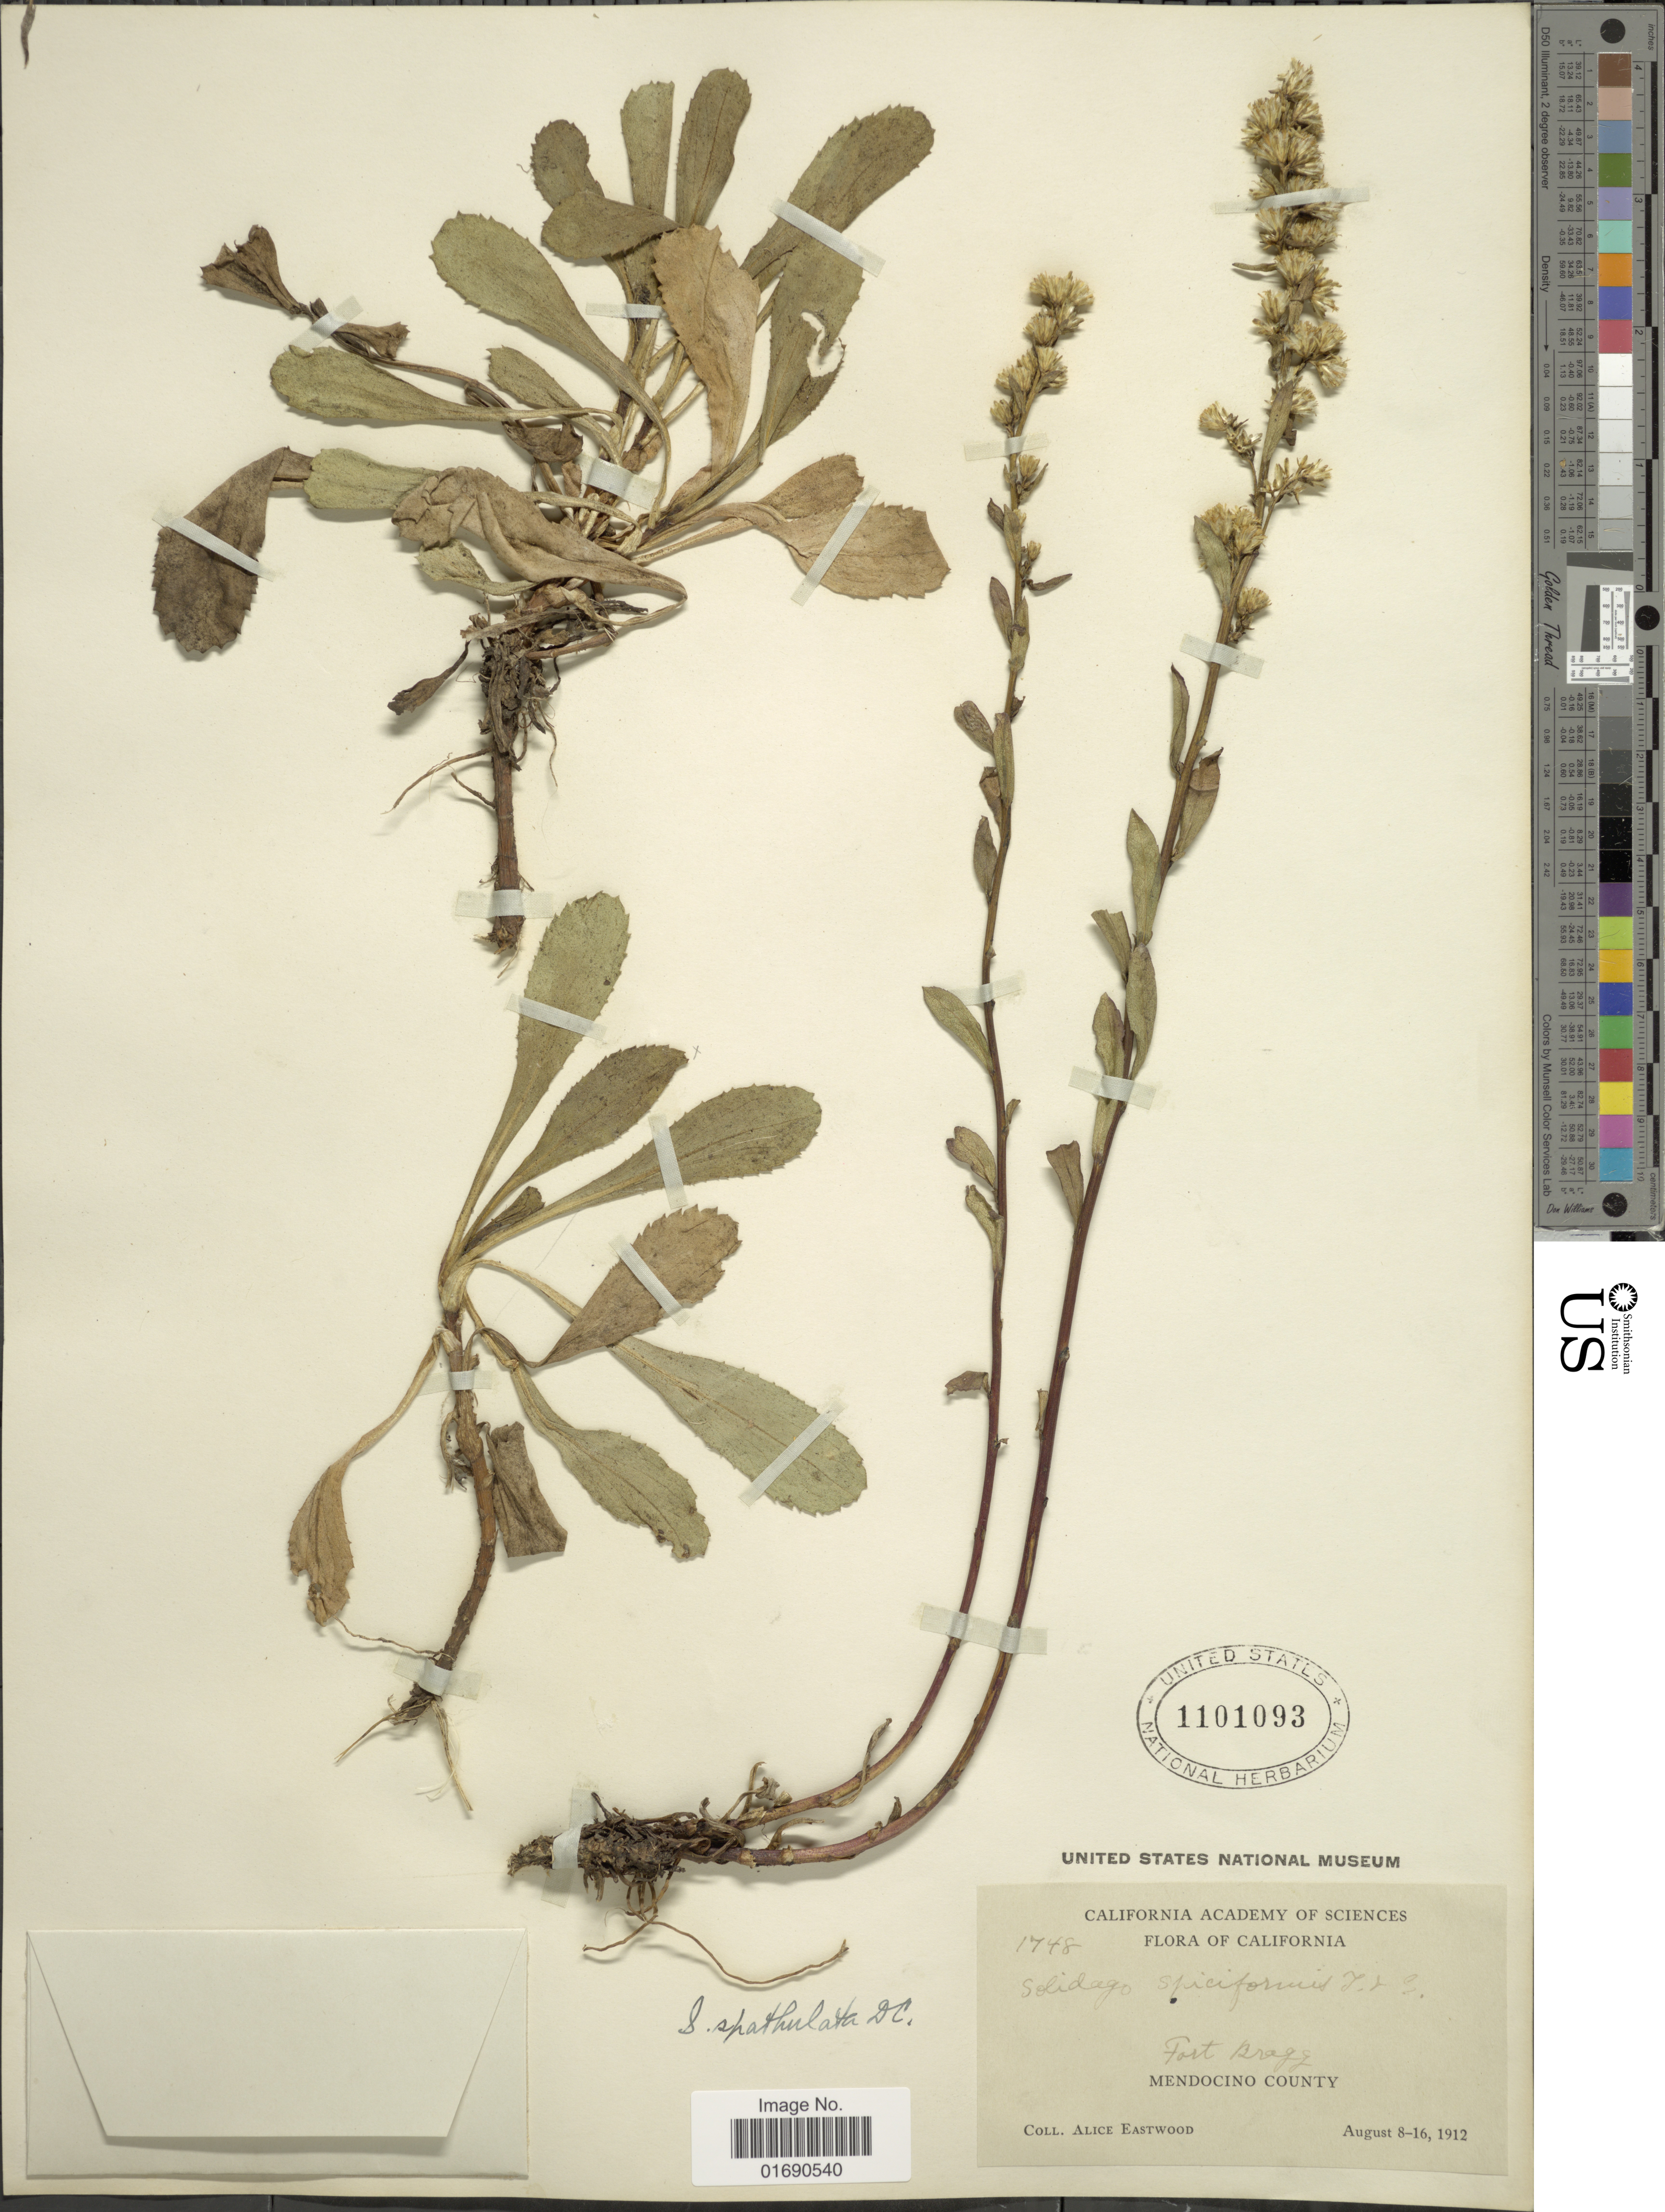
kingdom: Plantae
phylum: Tracheophyta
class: Magnoliopsida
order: Asterales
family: Asteraceae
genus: Solidago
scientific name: Solidago spathulata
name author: DC.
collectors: A. Eastwood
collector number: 1748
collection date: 1912-08-08/1912-08-16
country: United States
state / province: California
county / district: Mendocino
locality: Fort Bragg, Mendocino County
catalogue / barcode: US 1101093